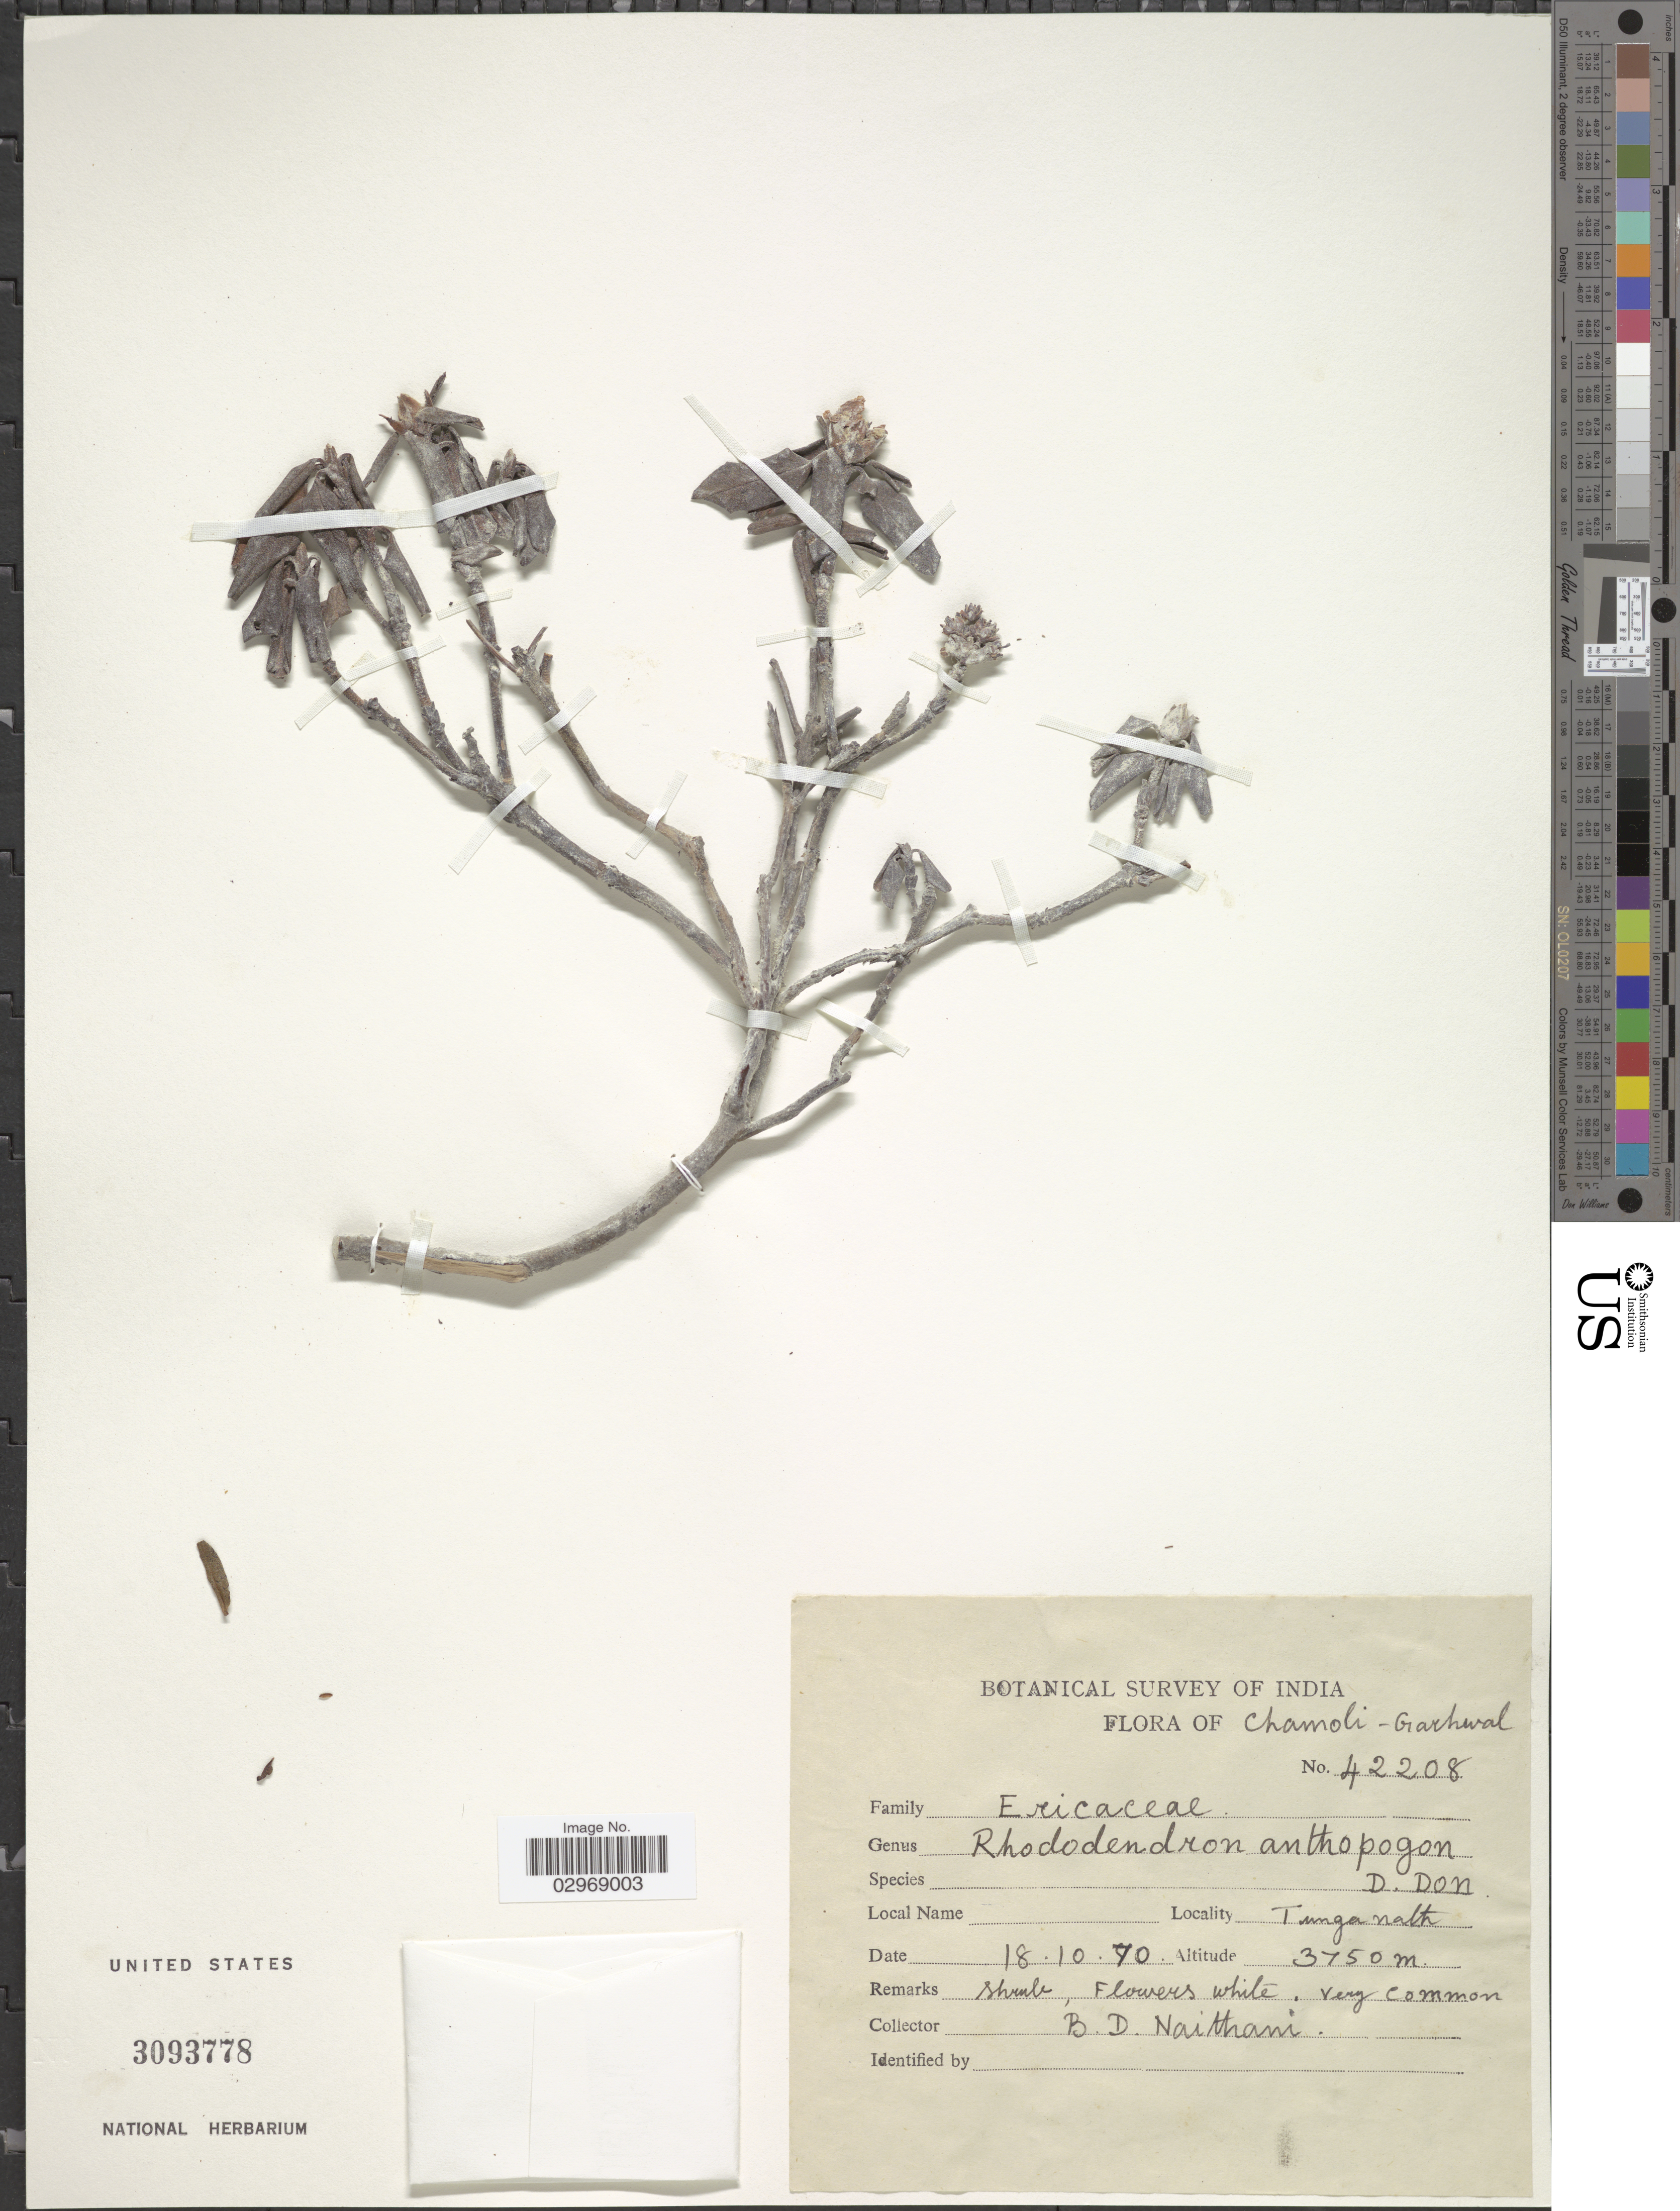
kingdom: Plantae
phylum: Tracheophyta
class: Magnoliopsida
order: Ericales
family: Ericaceae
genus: Rhododendron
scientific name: Rhododendron anthopogon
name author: D. Don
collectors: B. Naithani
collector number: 42208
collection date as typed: Transcribed d/m/y: 18/10/70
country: India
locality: Chamoli-Garhwal, Tunganath.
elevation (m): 3750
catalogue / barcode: US 3093778